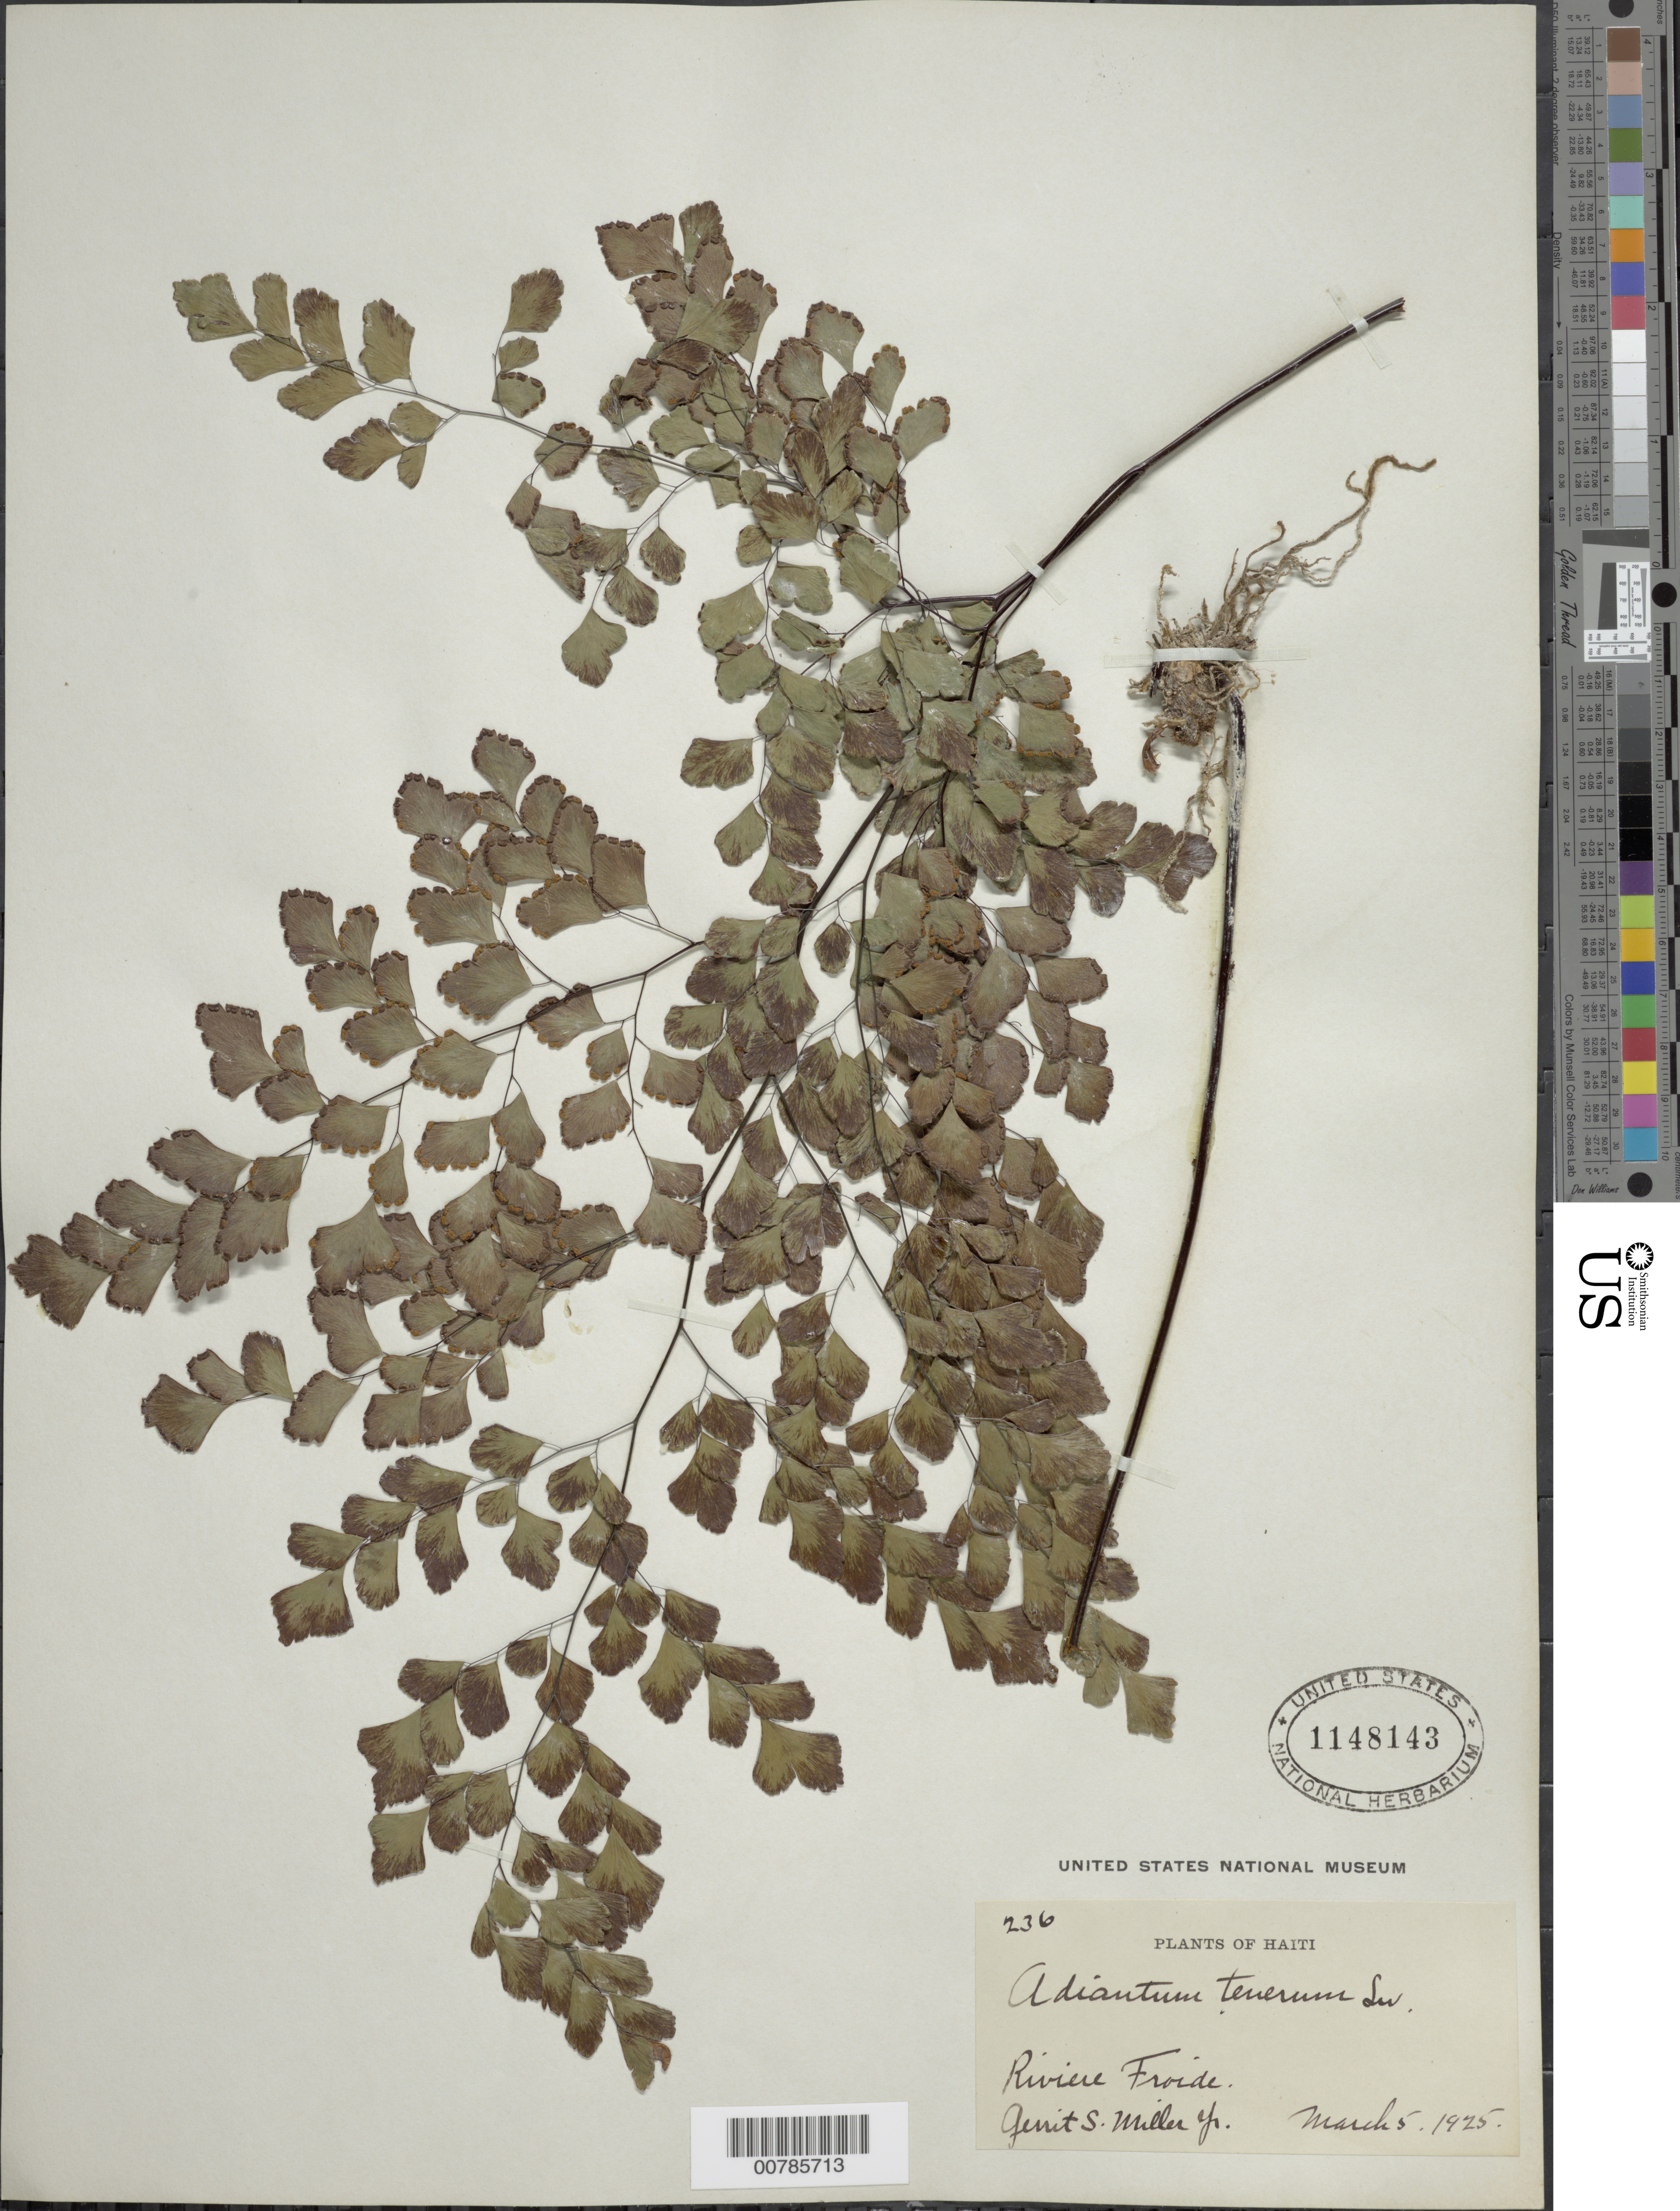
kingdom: Plantae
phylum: Tracheophyta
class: Polypodiopsida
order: Polypodiales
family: Pteridaceae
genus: Adiantum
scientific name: Adiantum tenerum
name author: Sw.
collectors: G. S. Miller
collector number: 236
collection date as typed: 05 Mar 1925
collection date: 1925-03-05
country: Haiti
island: Hispaniola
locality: Riviere Froide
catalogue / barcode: US 1148143